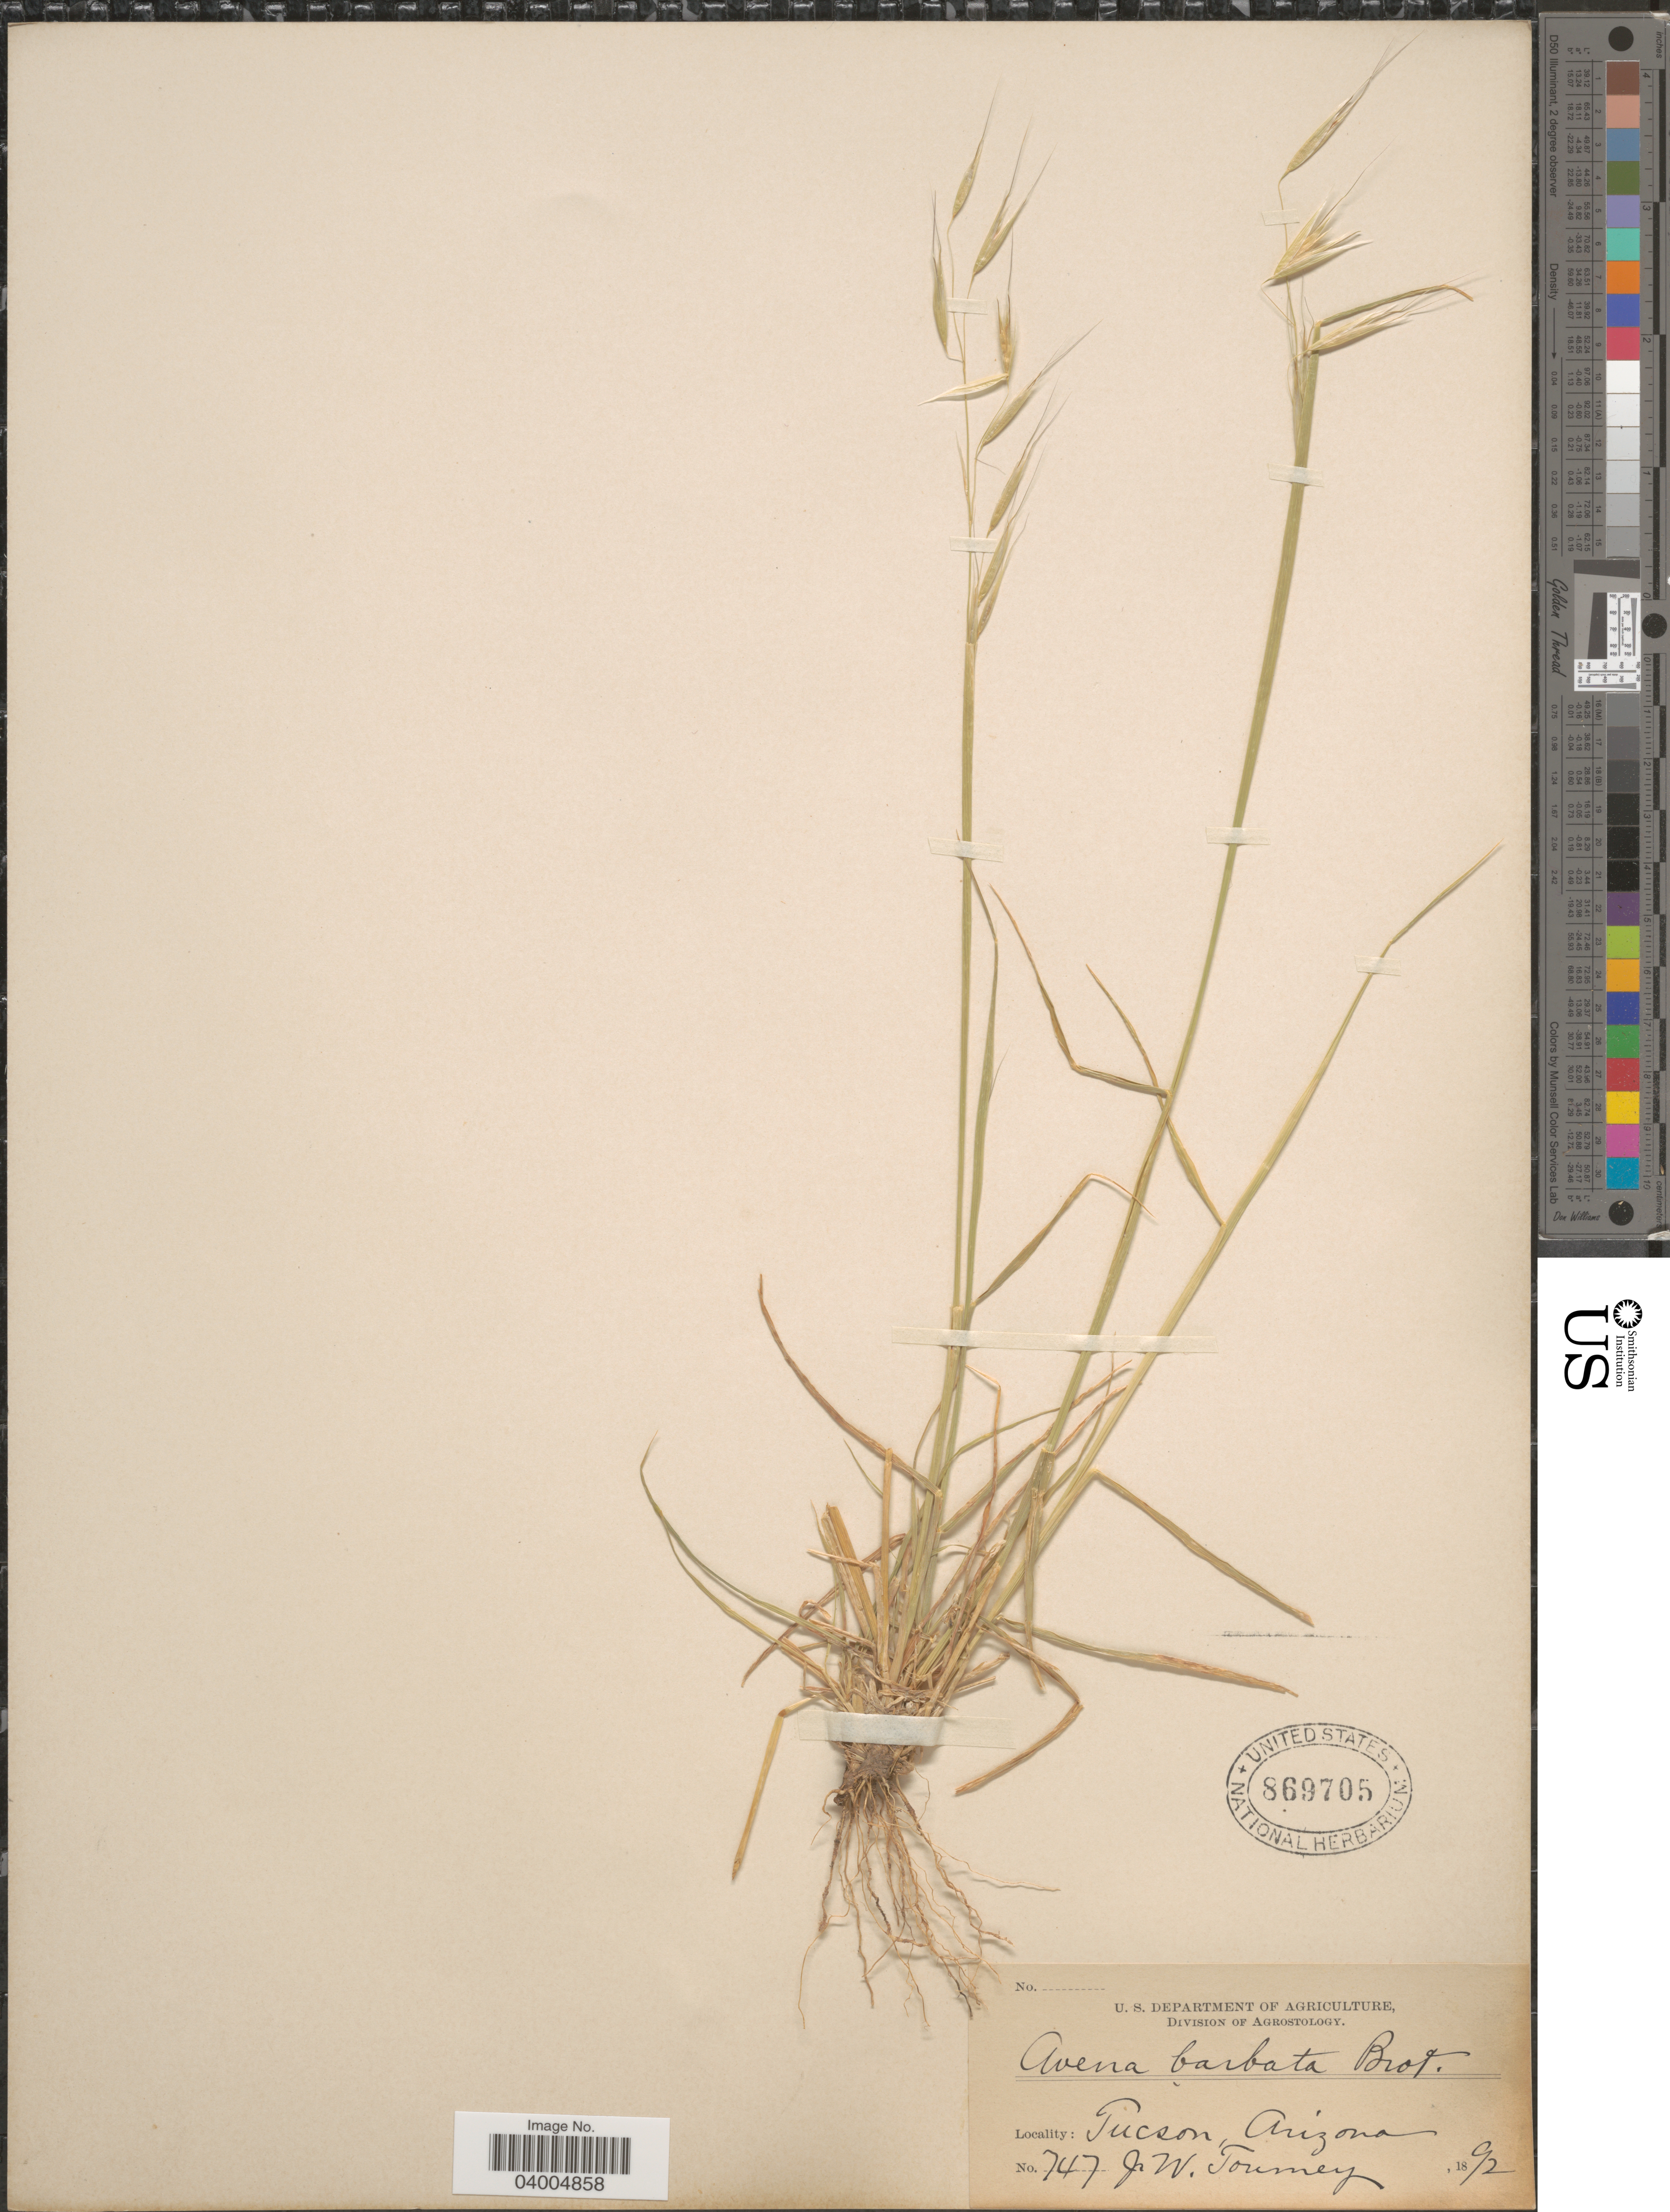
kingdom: Plantae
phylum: Tracheophyta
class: Liliopsida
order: Poales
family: Poaceae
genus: Avena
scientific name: Avena barbata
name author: Pott ex Link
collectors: J. W. Toumey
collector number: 747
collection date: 1892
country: United States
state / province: Arizona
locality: Tucson.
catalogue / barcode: US 869705